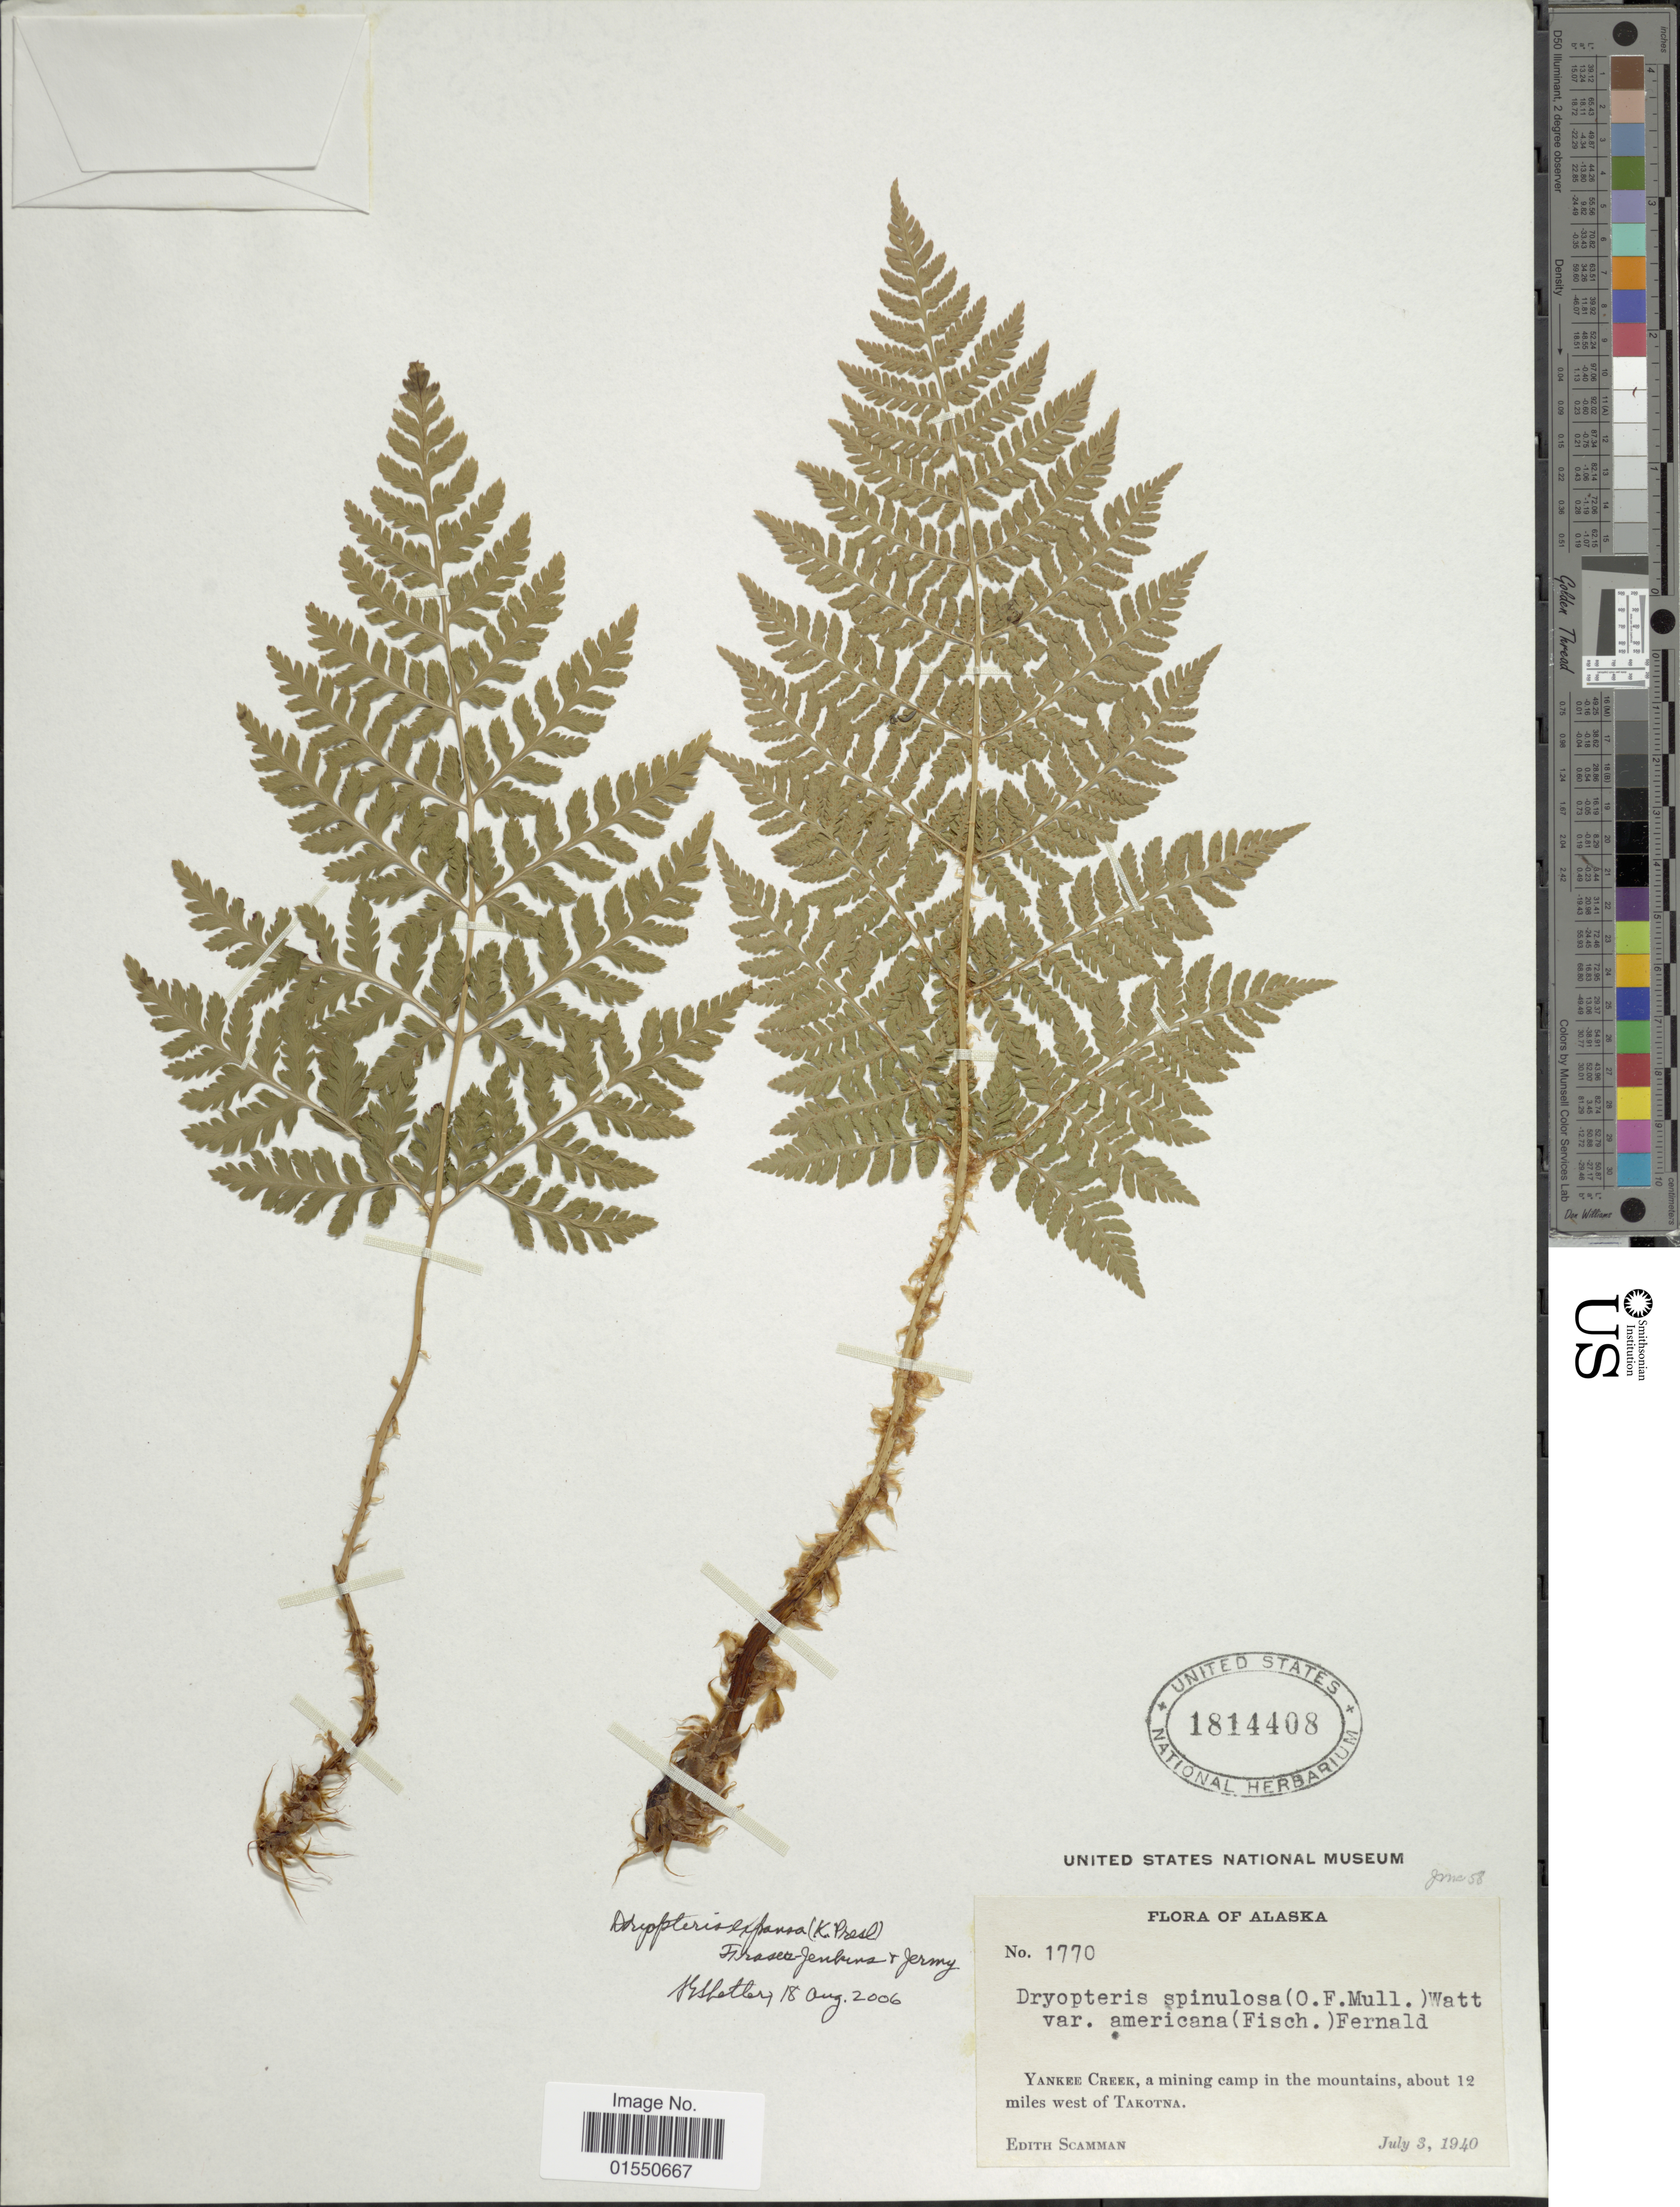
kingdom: Plantae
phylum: Tracheophyta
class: Polypodiopsida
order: Polypodiales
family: Dryopteridaceae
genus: Dryopteris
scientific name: Dryopteris expansa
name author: (C. Presl) Fraser-Jenk. & Jermy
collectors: E. Scamman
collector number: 1770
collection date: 1940-07-03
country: United States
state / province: Alaska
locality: Yankee Creek, a mining camp in the mountains, about 12 miles west of Takotna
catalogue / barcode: US 1814408